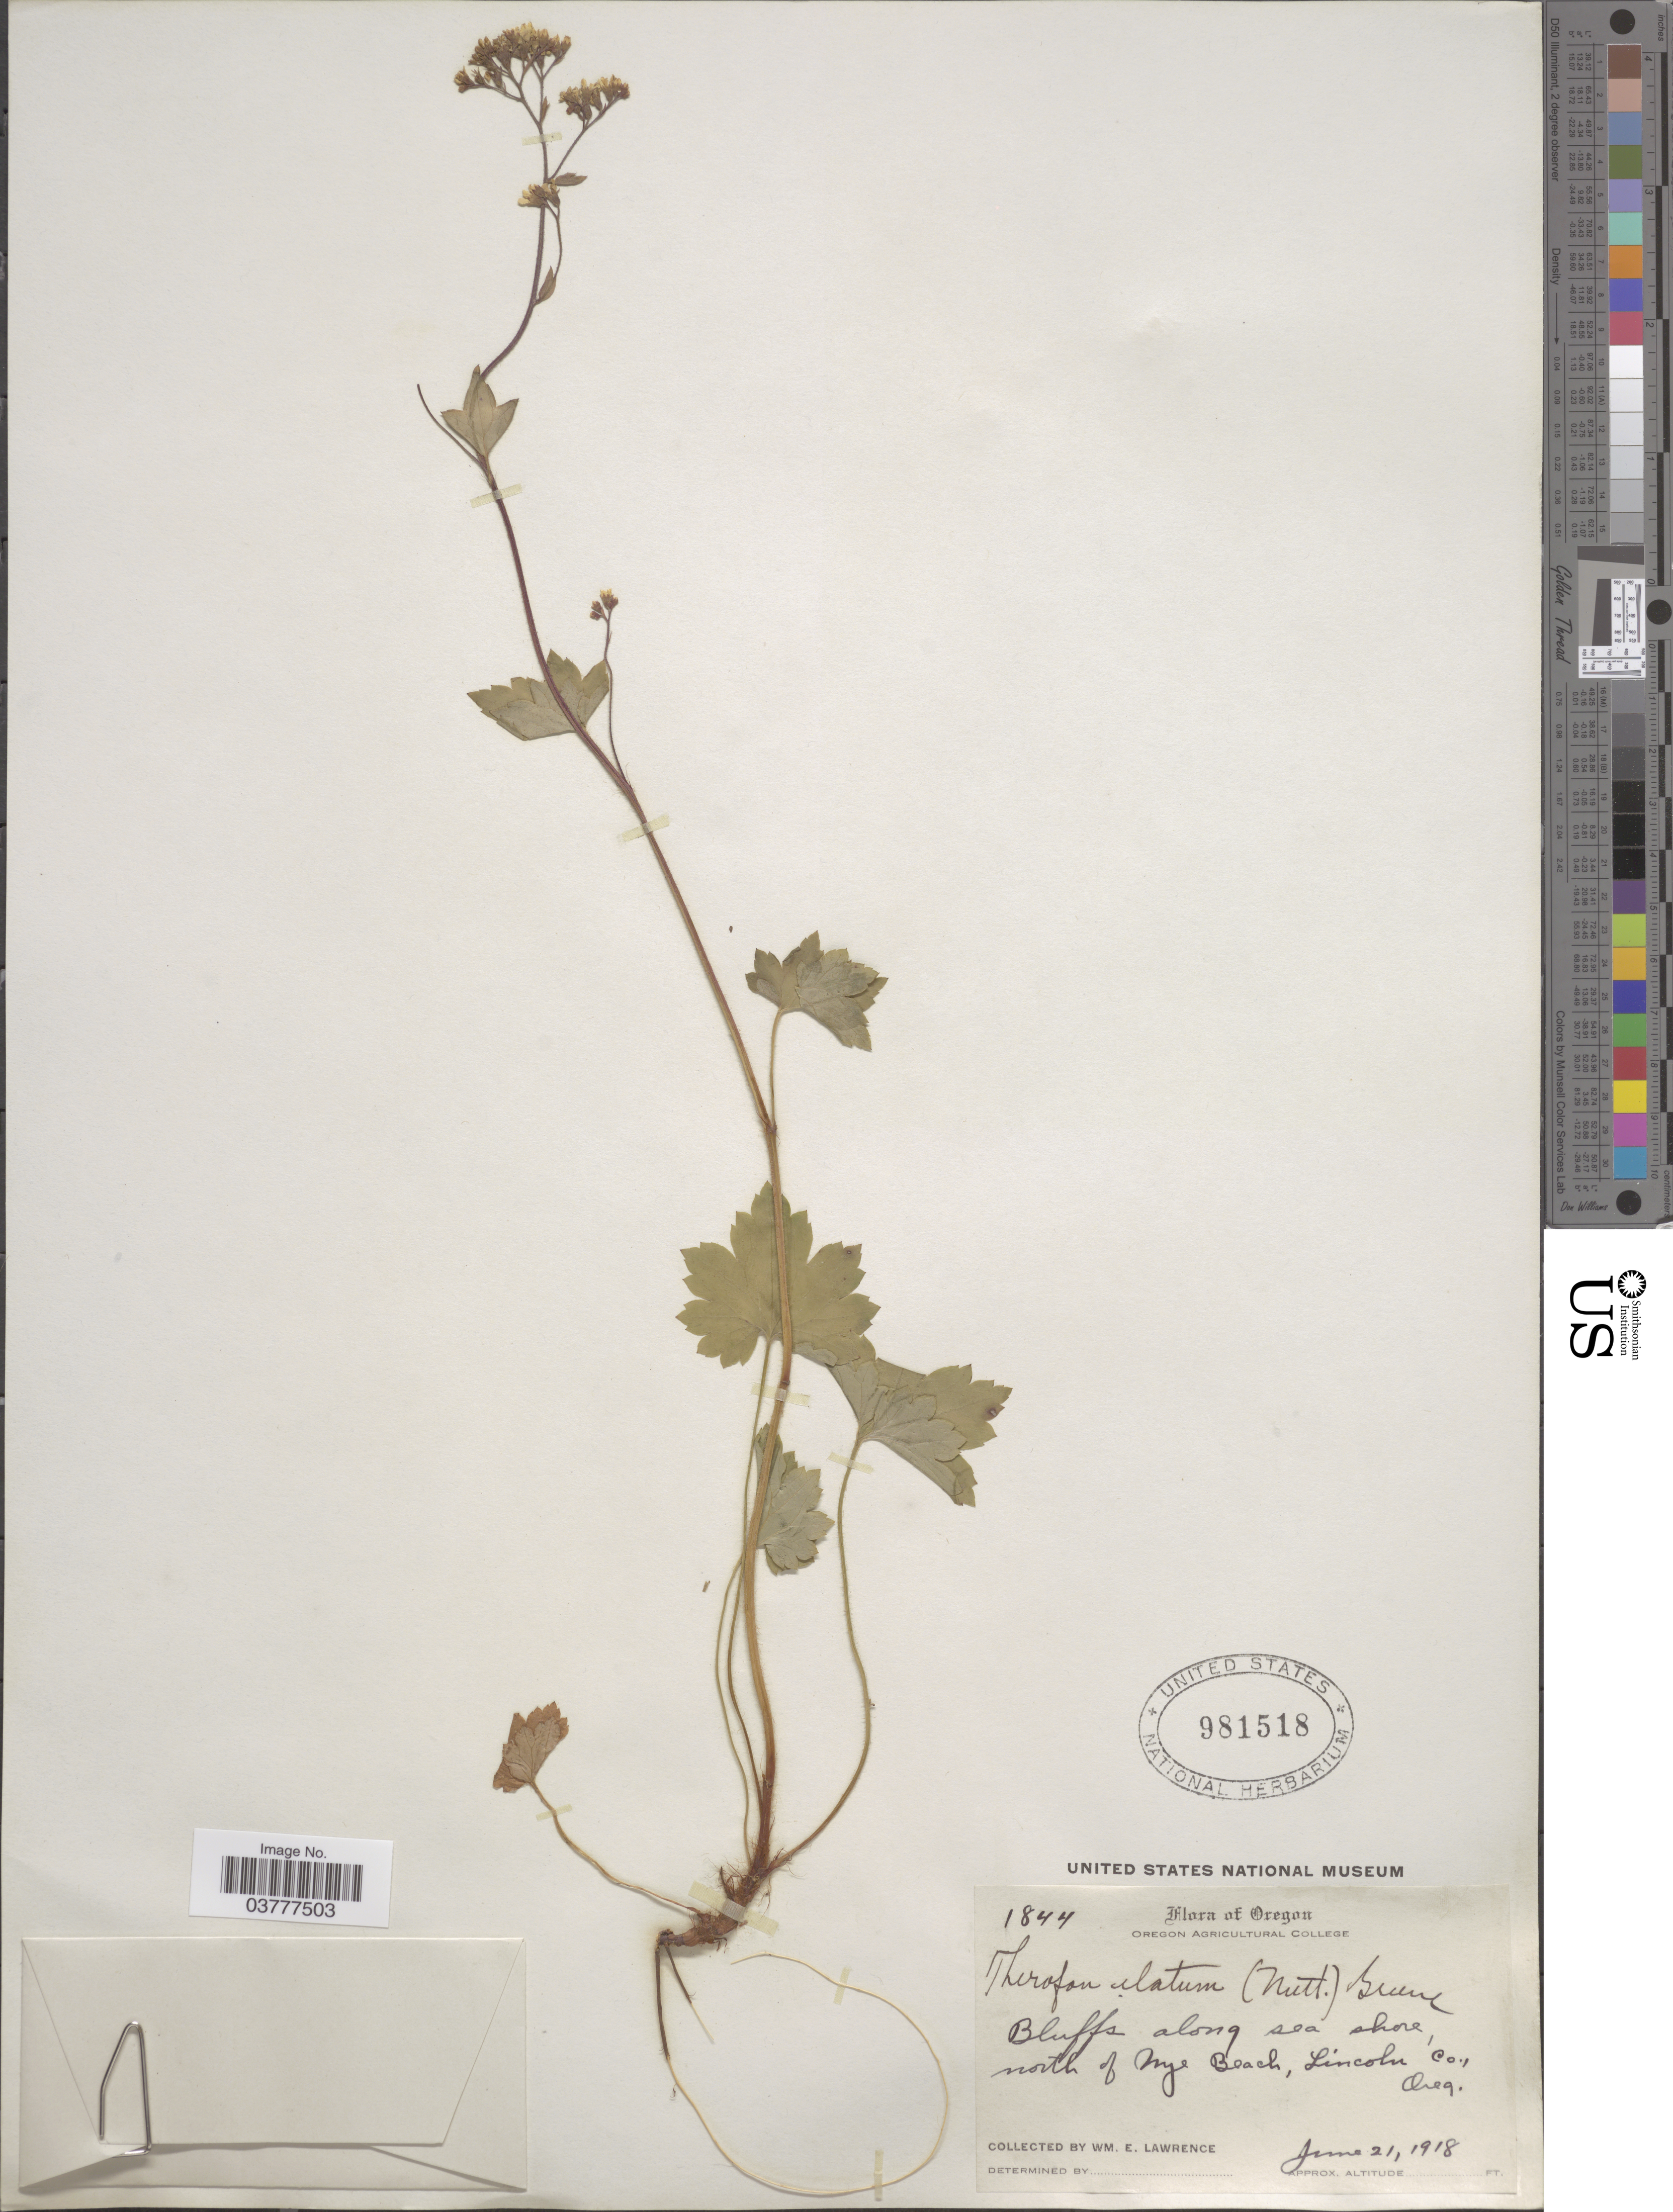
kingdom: Plantae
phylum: Tracheophyta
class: Magnoliopsida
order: Saxifragales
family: Saxifragaceae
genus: Boykinia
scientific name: Boykinia elata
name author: Greene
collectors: W. Lawrence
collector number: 1844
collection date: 1918-06-21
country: United States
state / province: Oregon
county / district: Lincoln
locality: Bluffs along sea shore, north of Nye Beach, Lincoln Co.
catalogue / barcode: US 981518